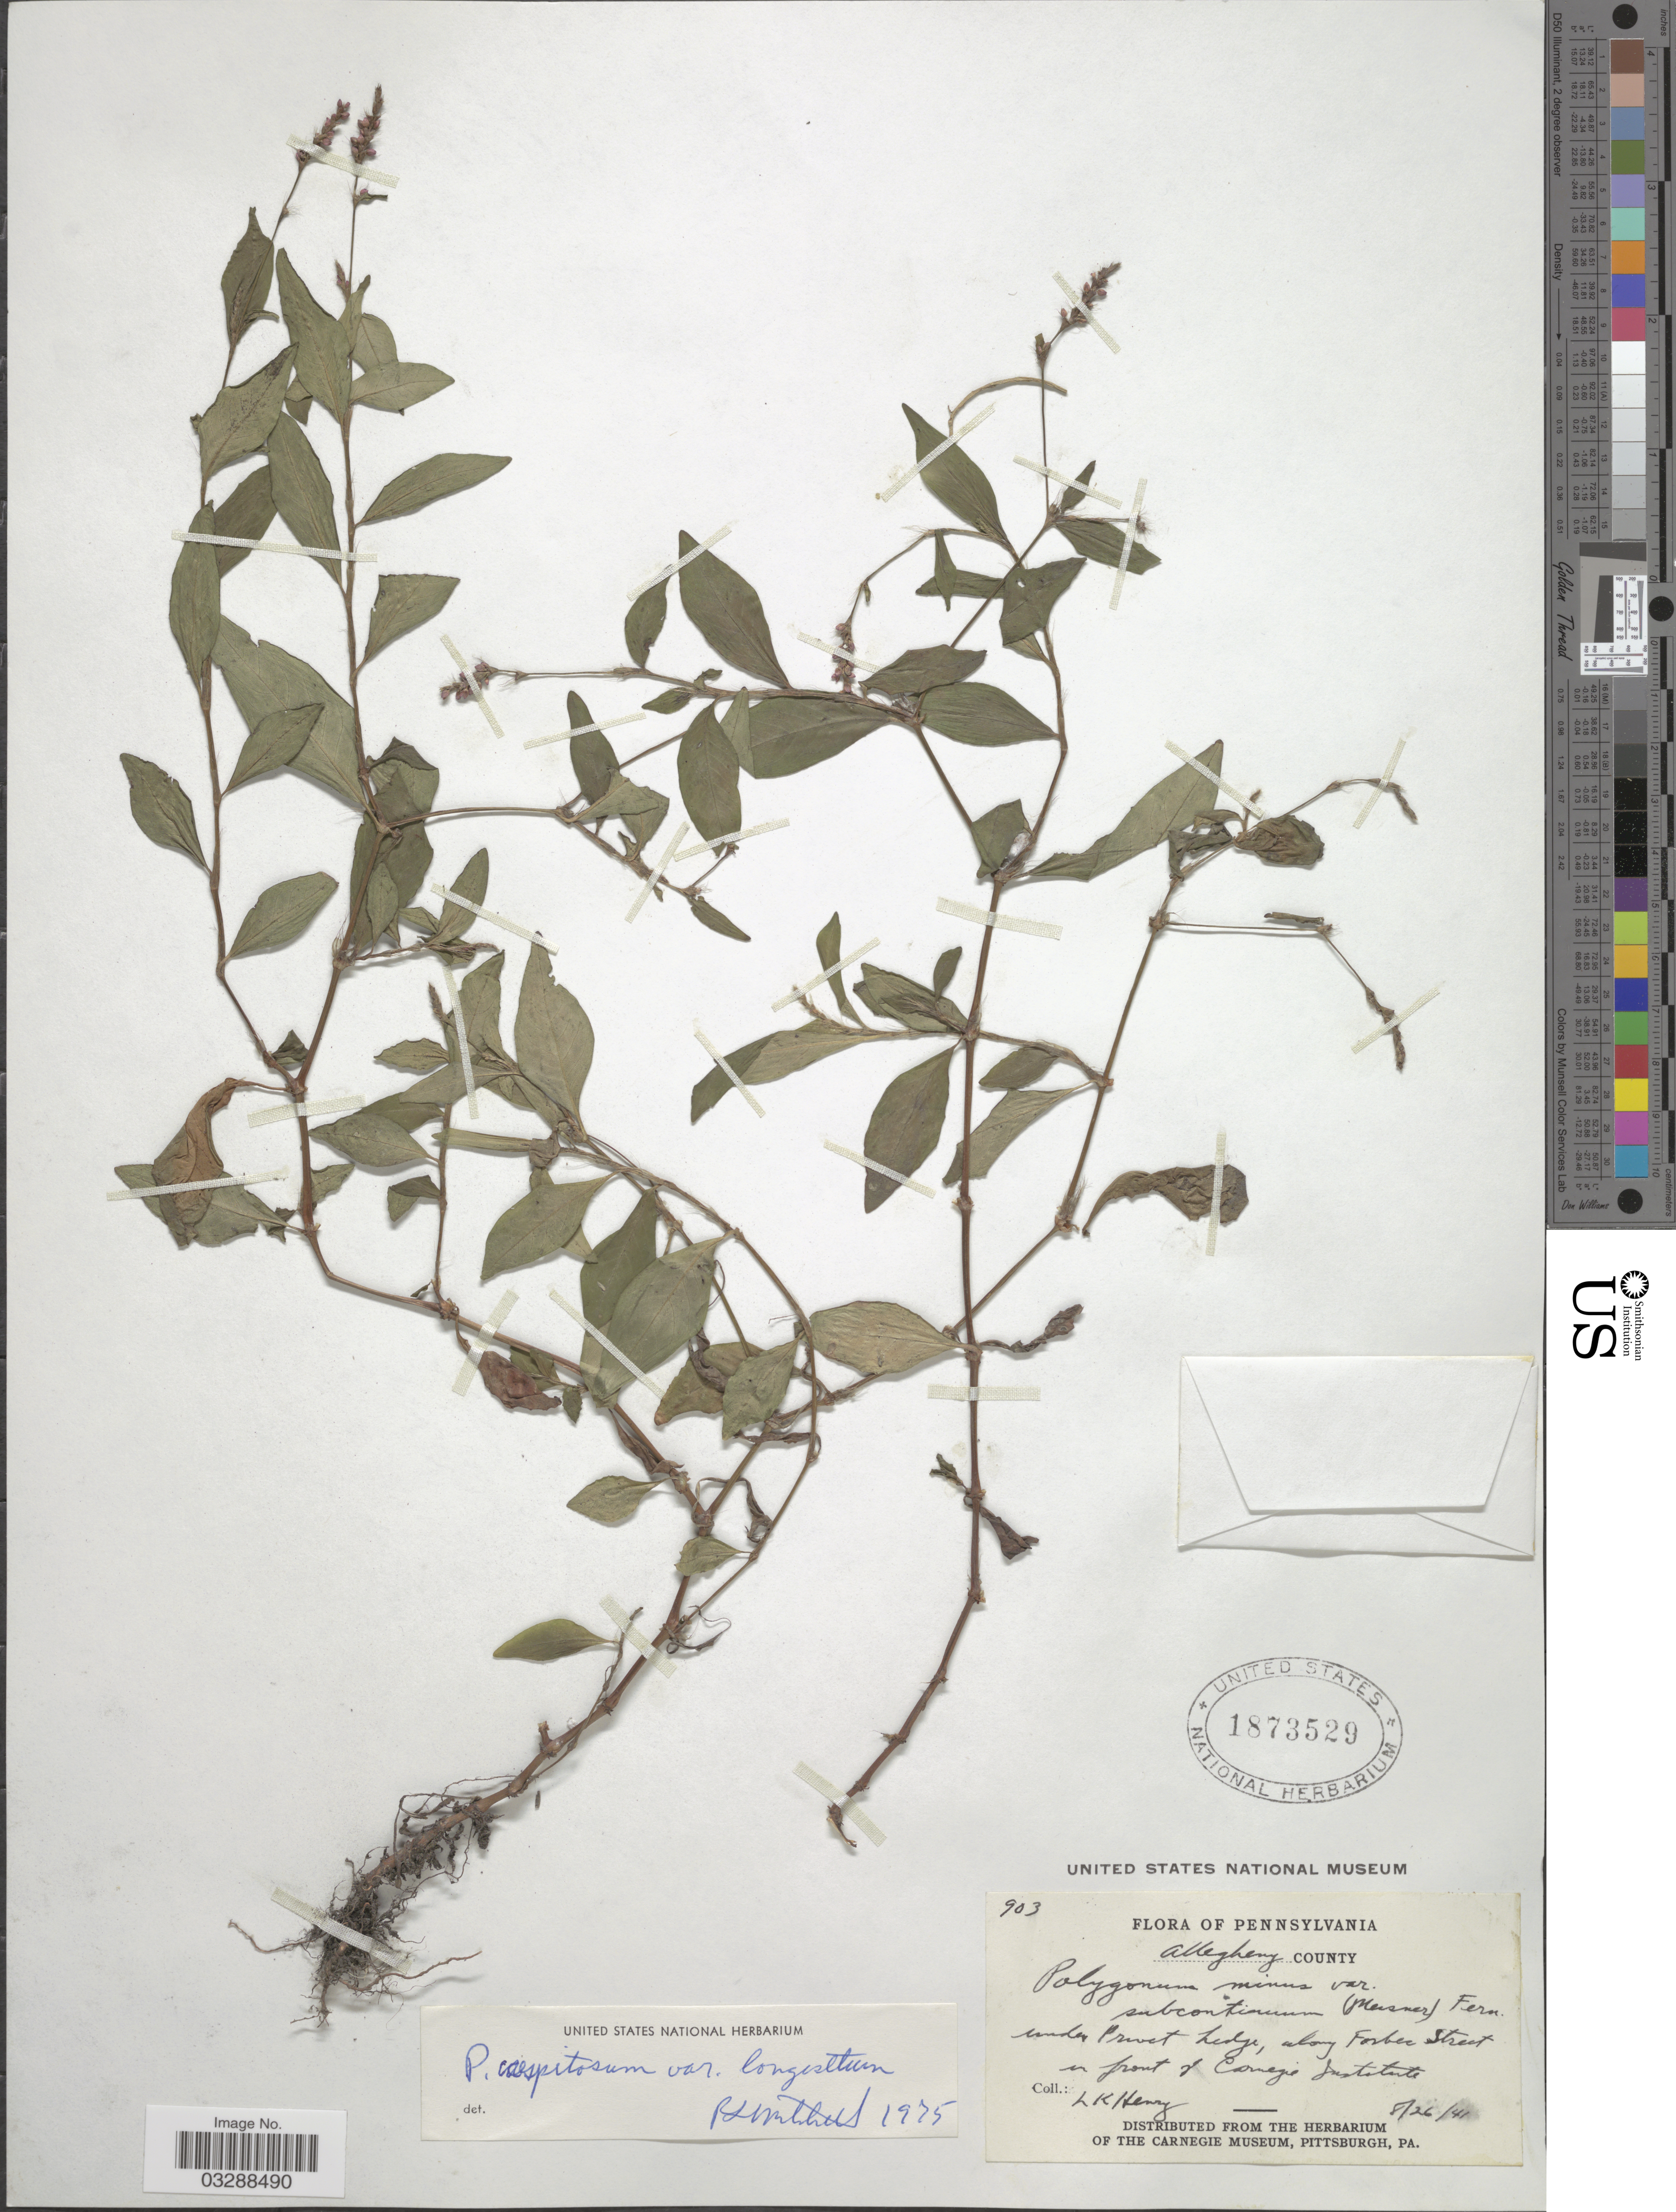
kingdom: Plantae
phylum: Tracheophyta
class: Magnoliopsida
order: Caryophyllales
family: Polygonaceae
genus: Persicaria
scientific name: Persicaria longiseta (Bruijn) Kitag.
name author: (Bruijn &) Kitag.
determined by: Atha, D. E.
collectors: L. K. Henry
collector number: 903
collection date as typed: Transcribed d/m/y: 26/8/41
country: United States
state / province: Pennsylvania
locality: Allegheny County. Under Prevet Lodge, along Forber Street in front of Carnegie Institute.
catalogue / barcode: US 1873529